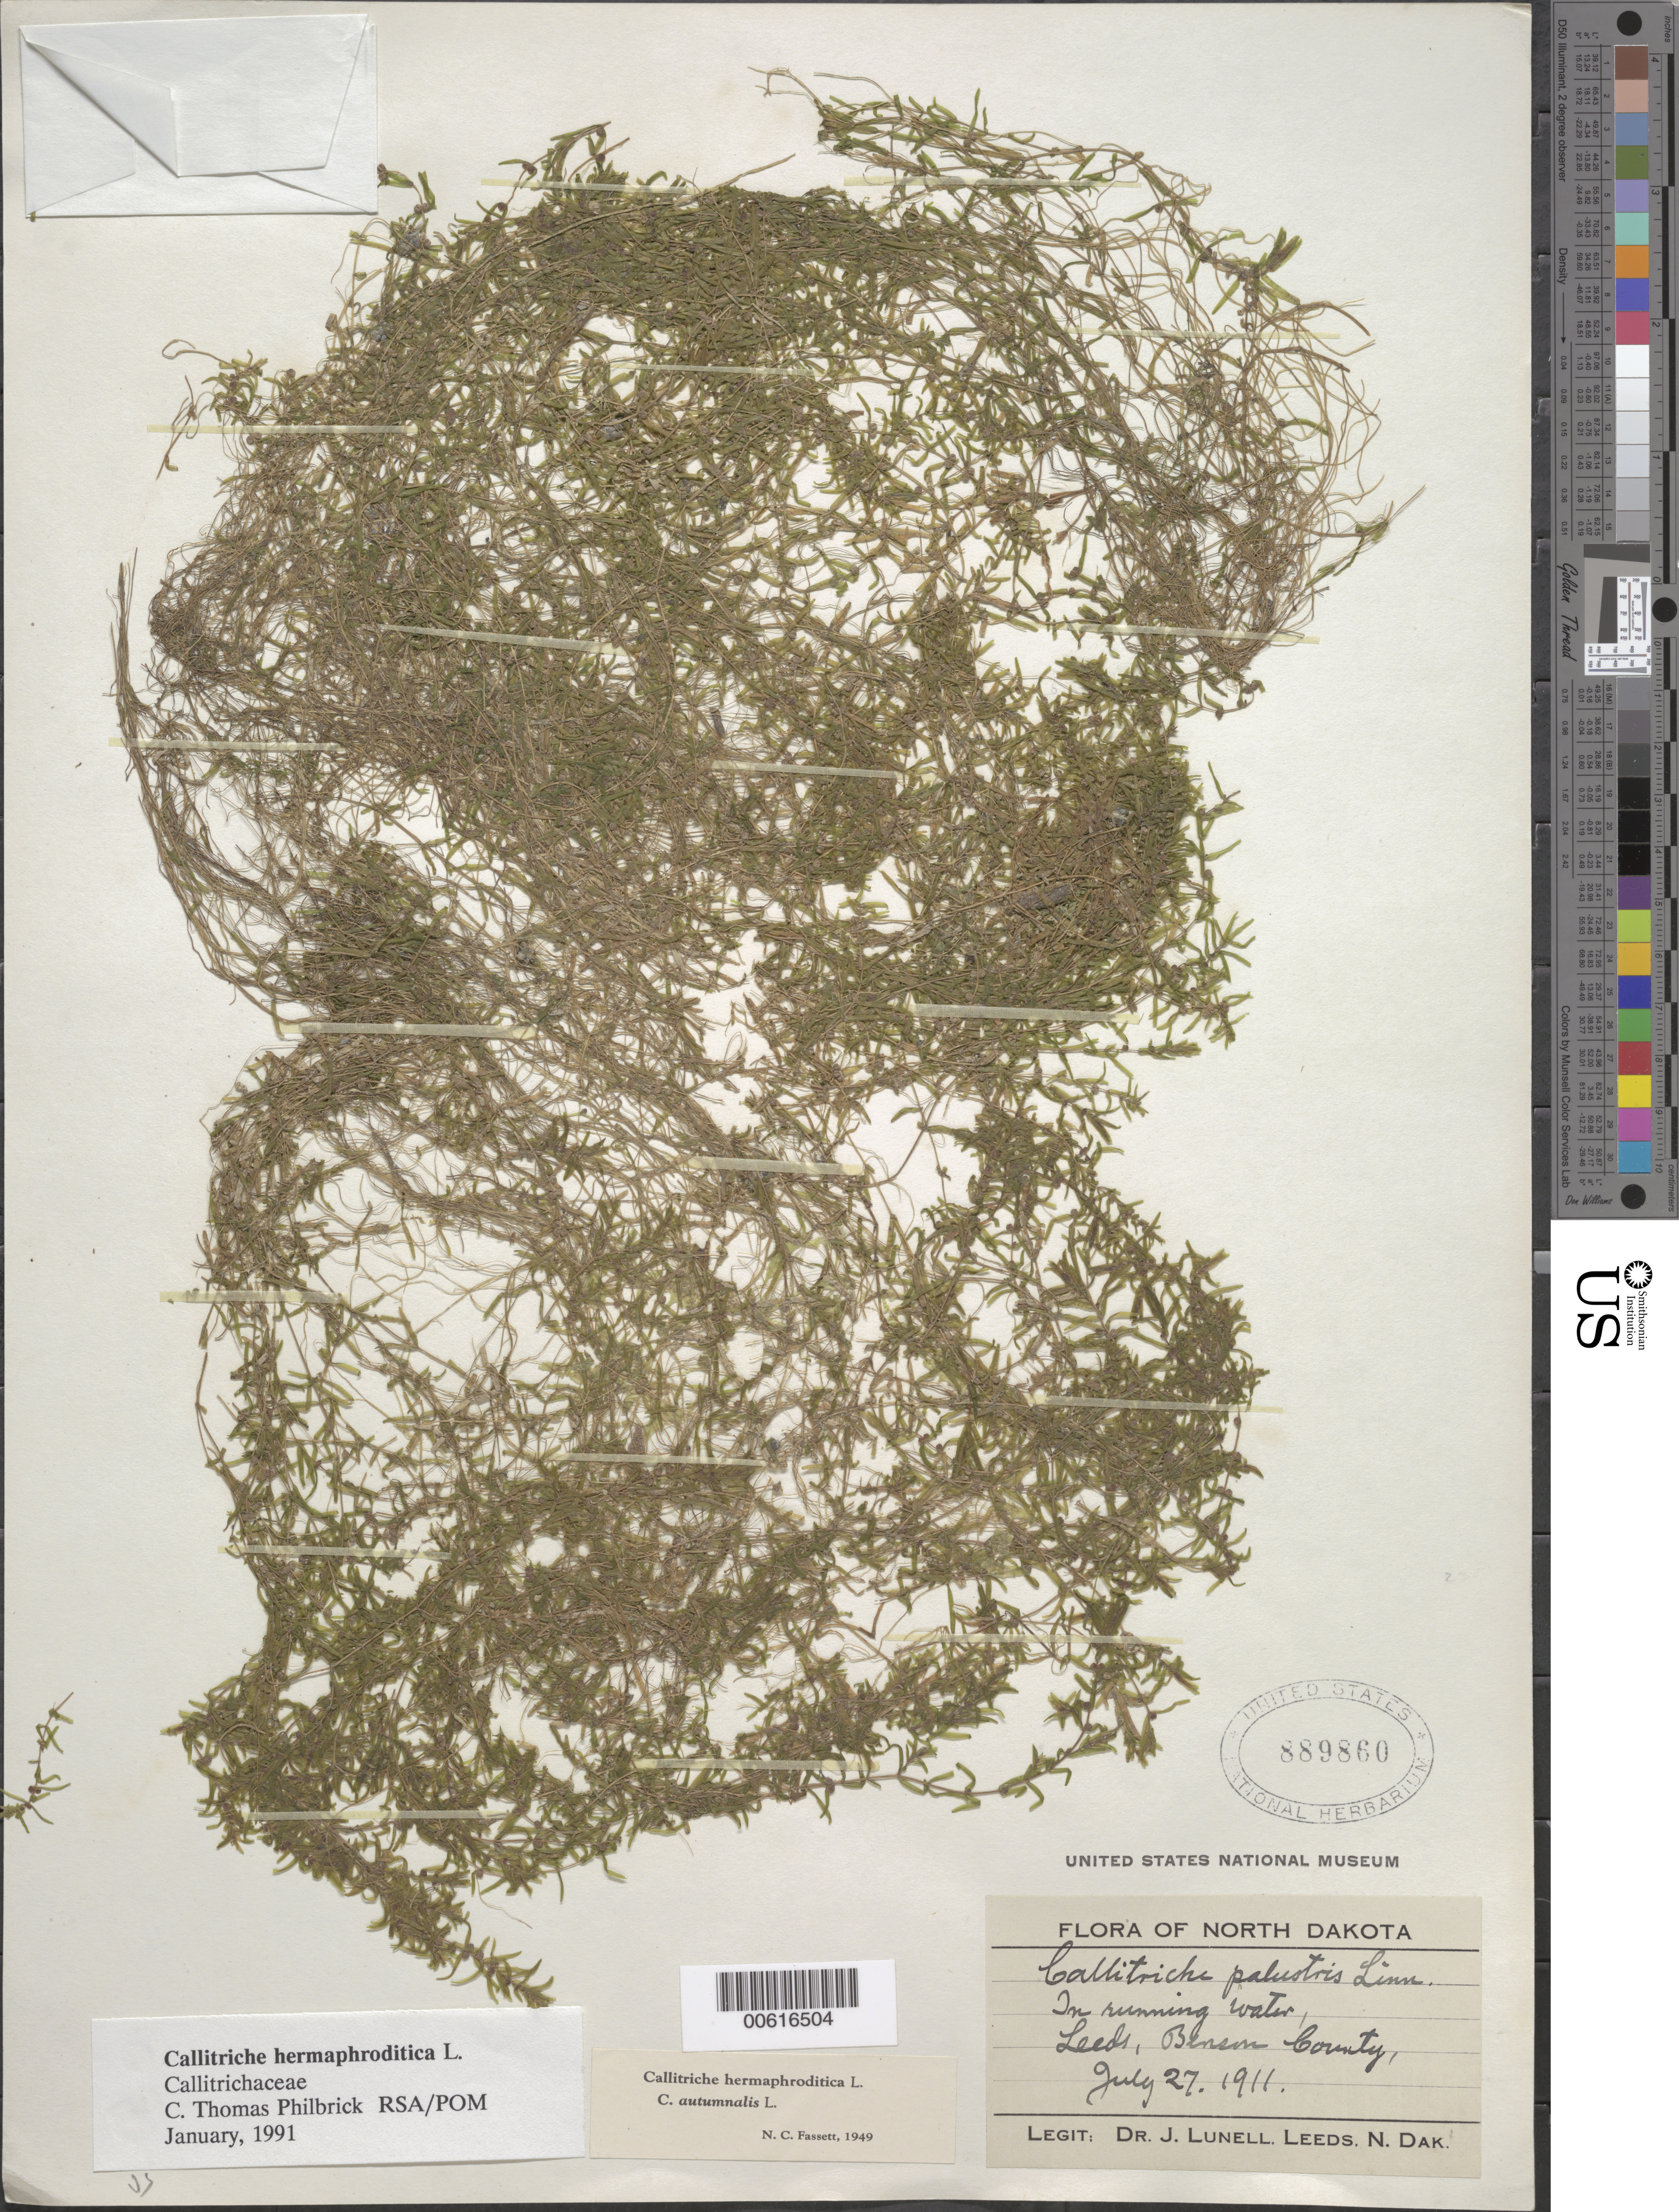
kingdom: Plantae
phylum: Tracheophyta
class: Magnoliopsida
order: Lamiales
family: Plantaginaceae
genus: Callitriche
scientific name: Callitriche hermaphroditica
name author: L.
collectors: J. Lunell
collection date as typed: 27 Jul 1911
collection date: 1911-07-27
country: United States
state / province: North Dakota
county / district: Benson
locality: Leeds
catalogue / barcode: US 889860